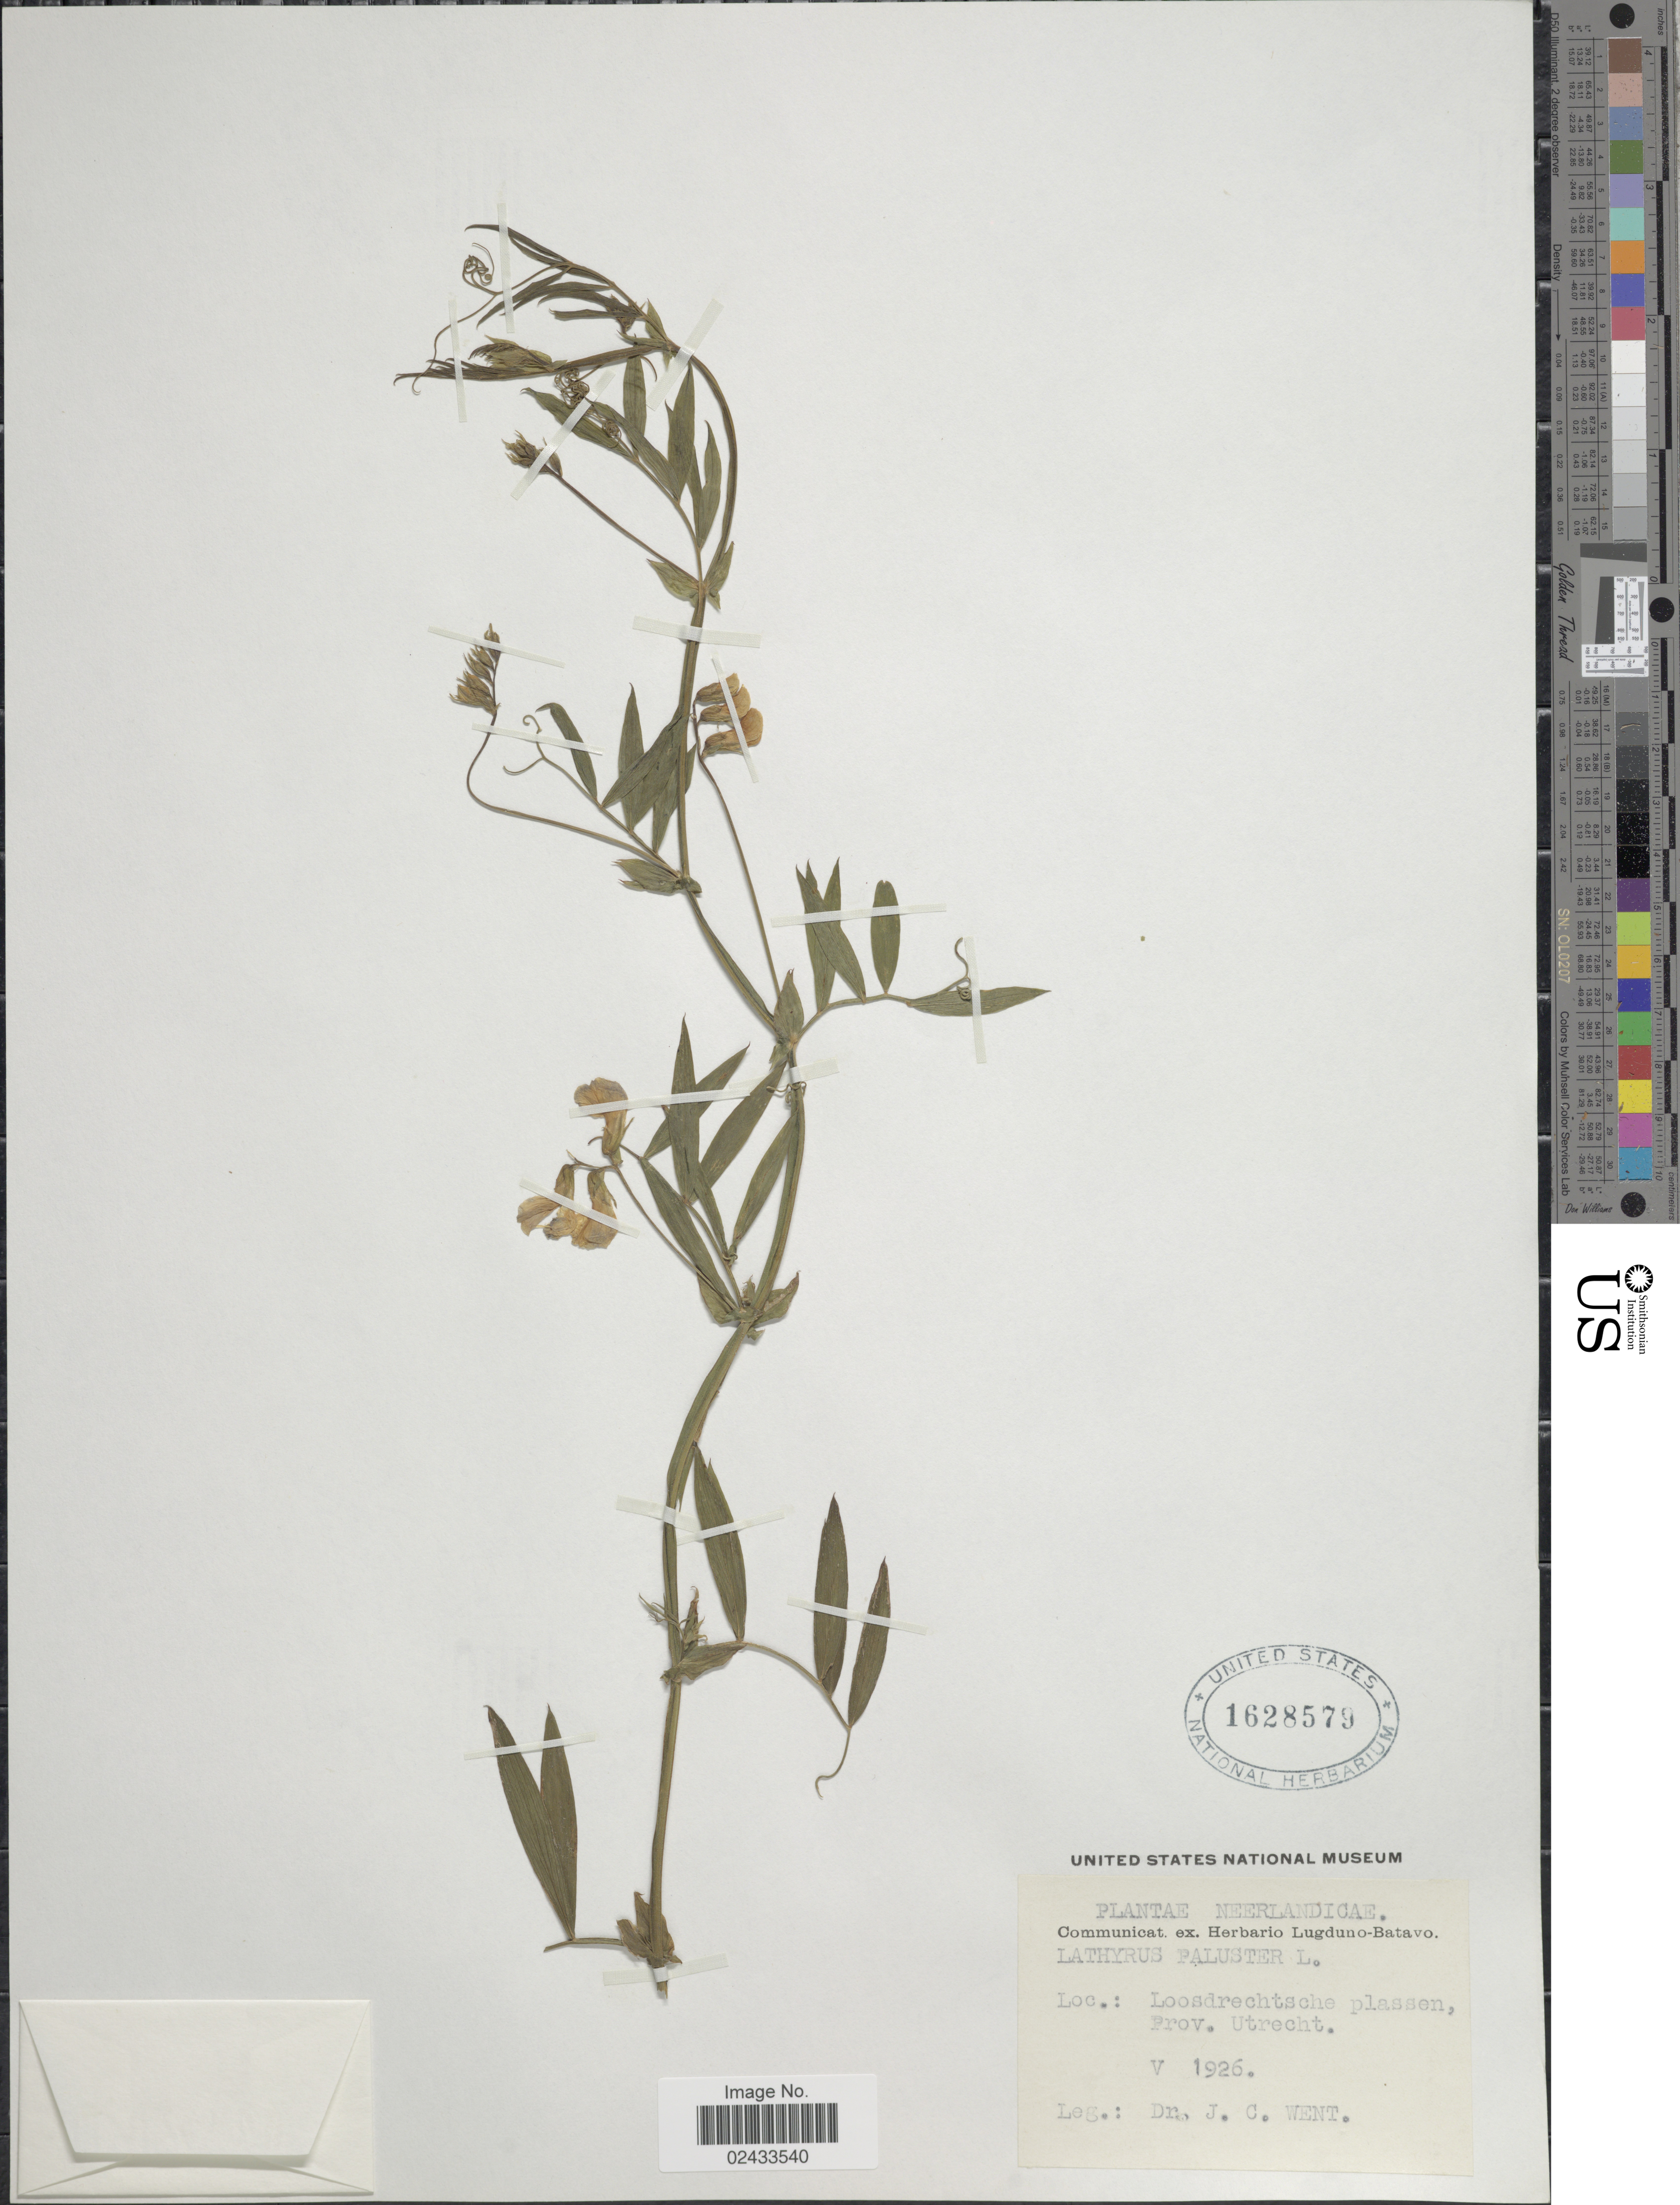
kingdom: Plantae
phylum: Tracheophyta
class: Magnoliopsida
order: Fabales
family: Fabaceae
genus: Lathyrus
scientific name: Lathyrus palustris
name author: L.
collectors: J. C. Went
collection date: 1926-05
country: Netherlands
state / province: Utrecht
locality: Utrecht, Loosdrechtsche plassen, Prov. Utrecht.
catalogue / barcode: US 1628579